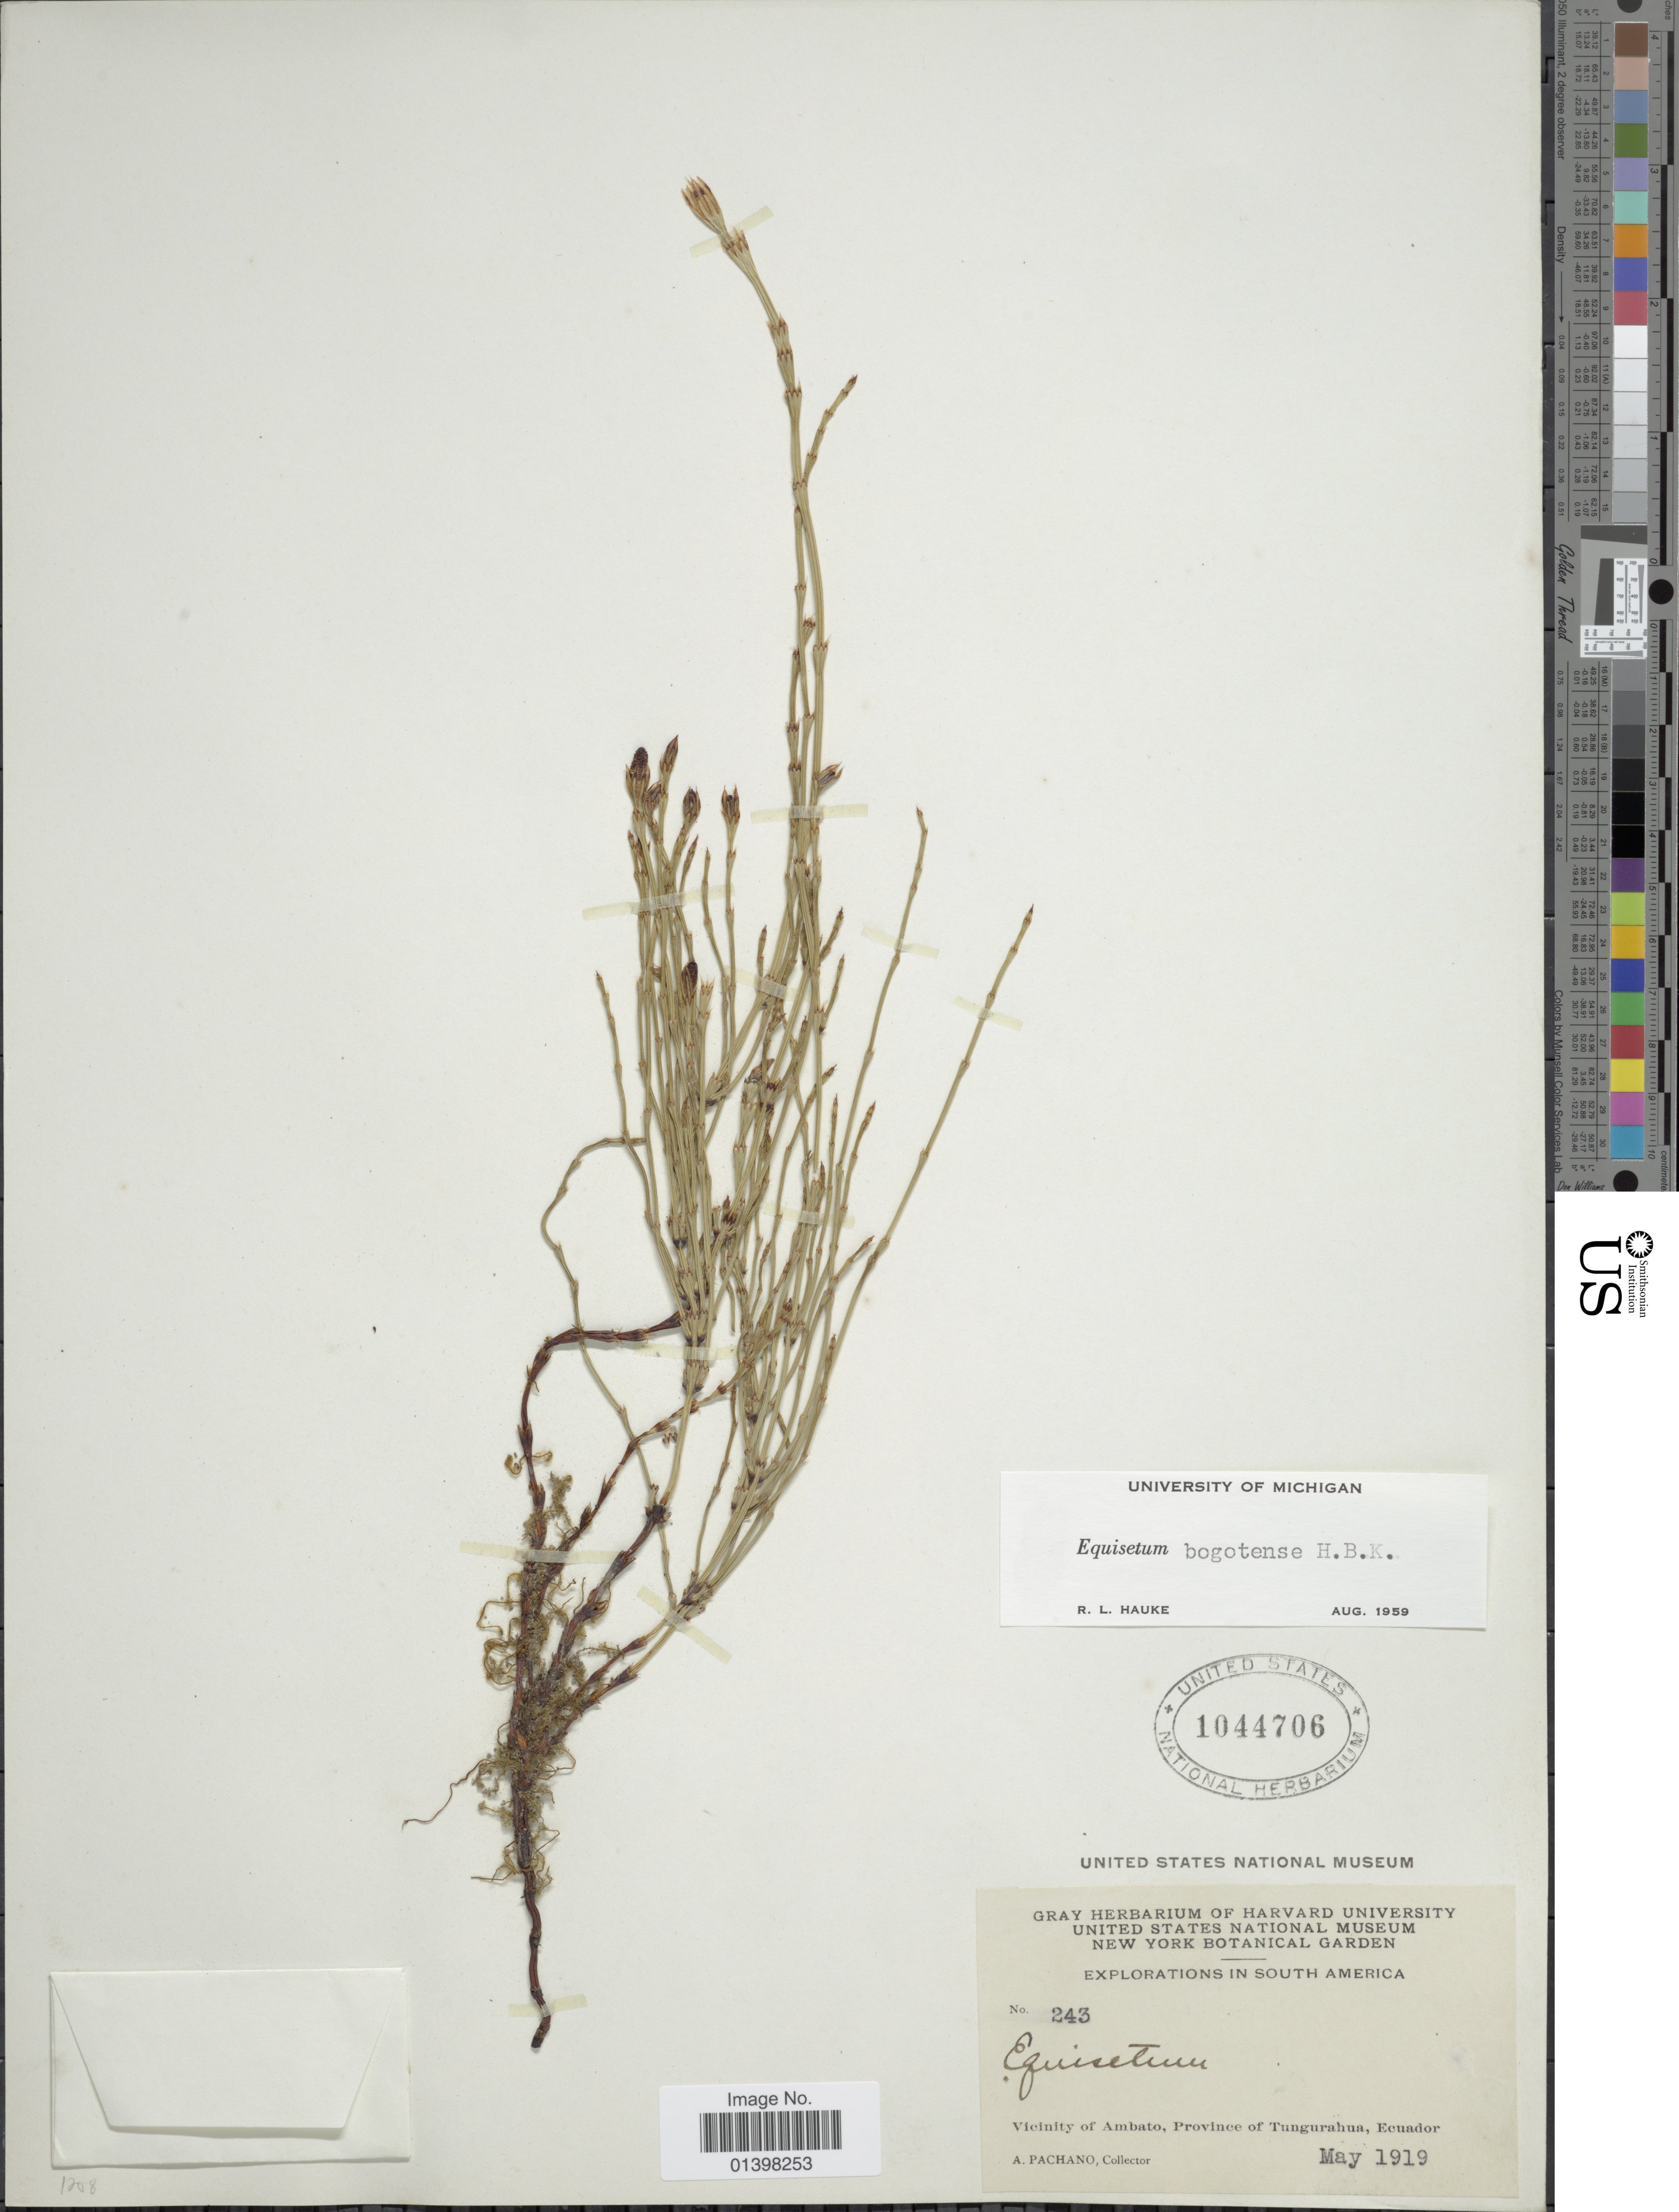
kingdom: Plantae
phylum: Tracheophyta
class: Polypodiopsida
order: Equisetales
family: Equisetaceae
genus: Equisetum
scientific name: Equisetum bogotense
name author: Kunth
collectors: A. Pachano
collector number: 243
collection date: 1919-05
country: Ecuador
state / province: Tungurahua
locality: Vicinity of Ambato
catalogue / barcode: US 1044706